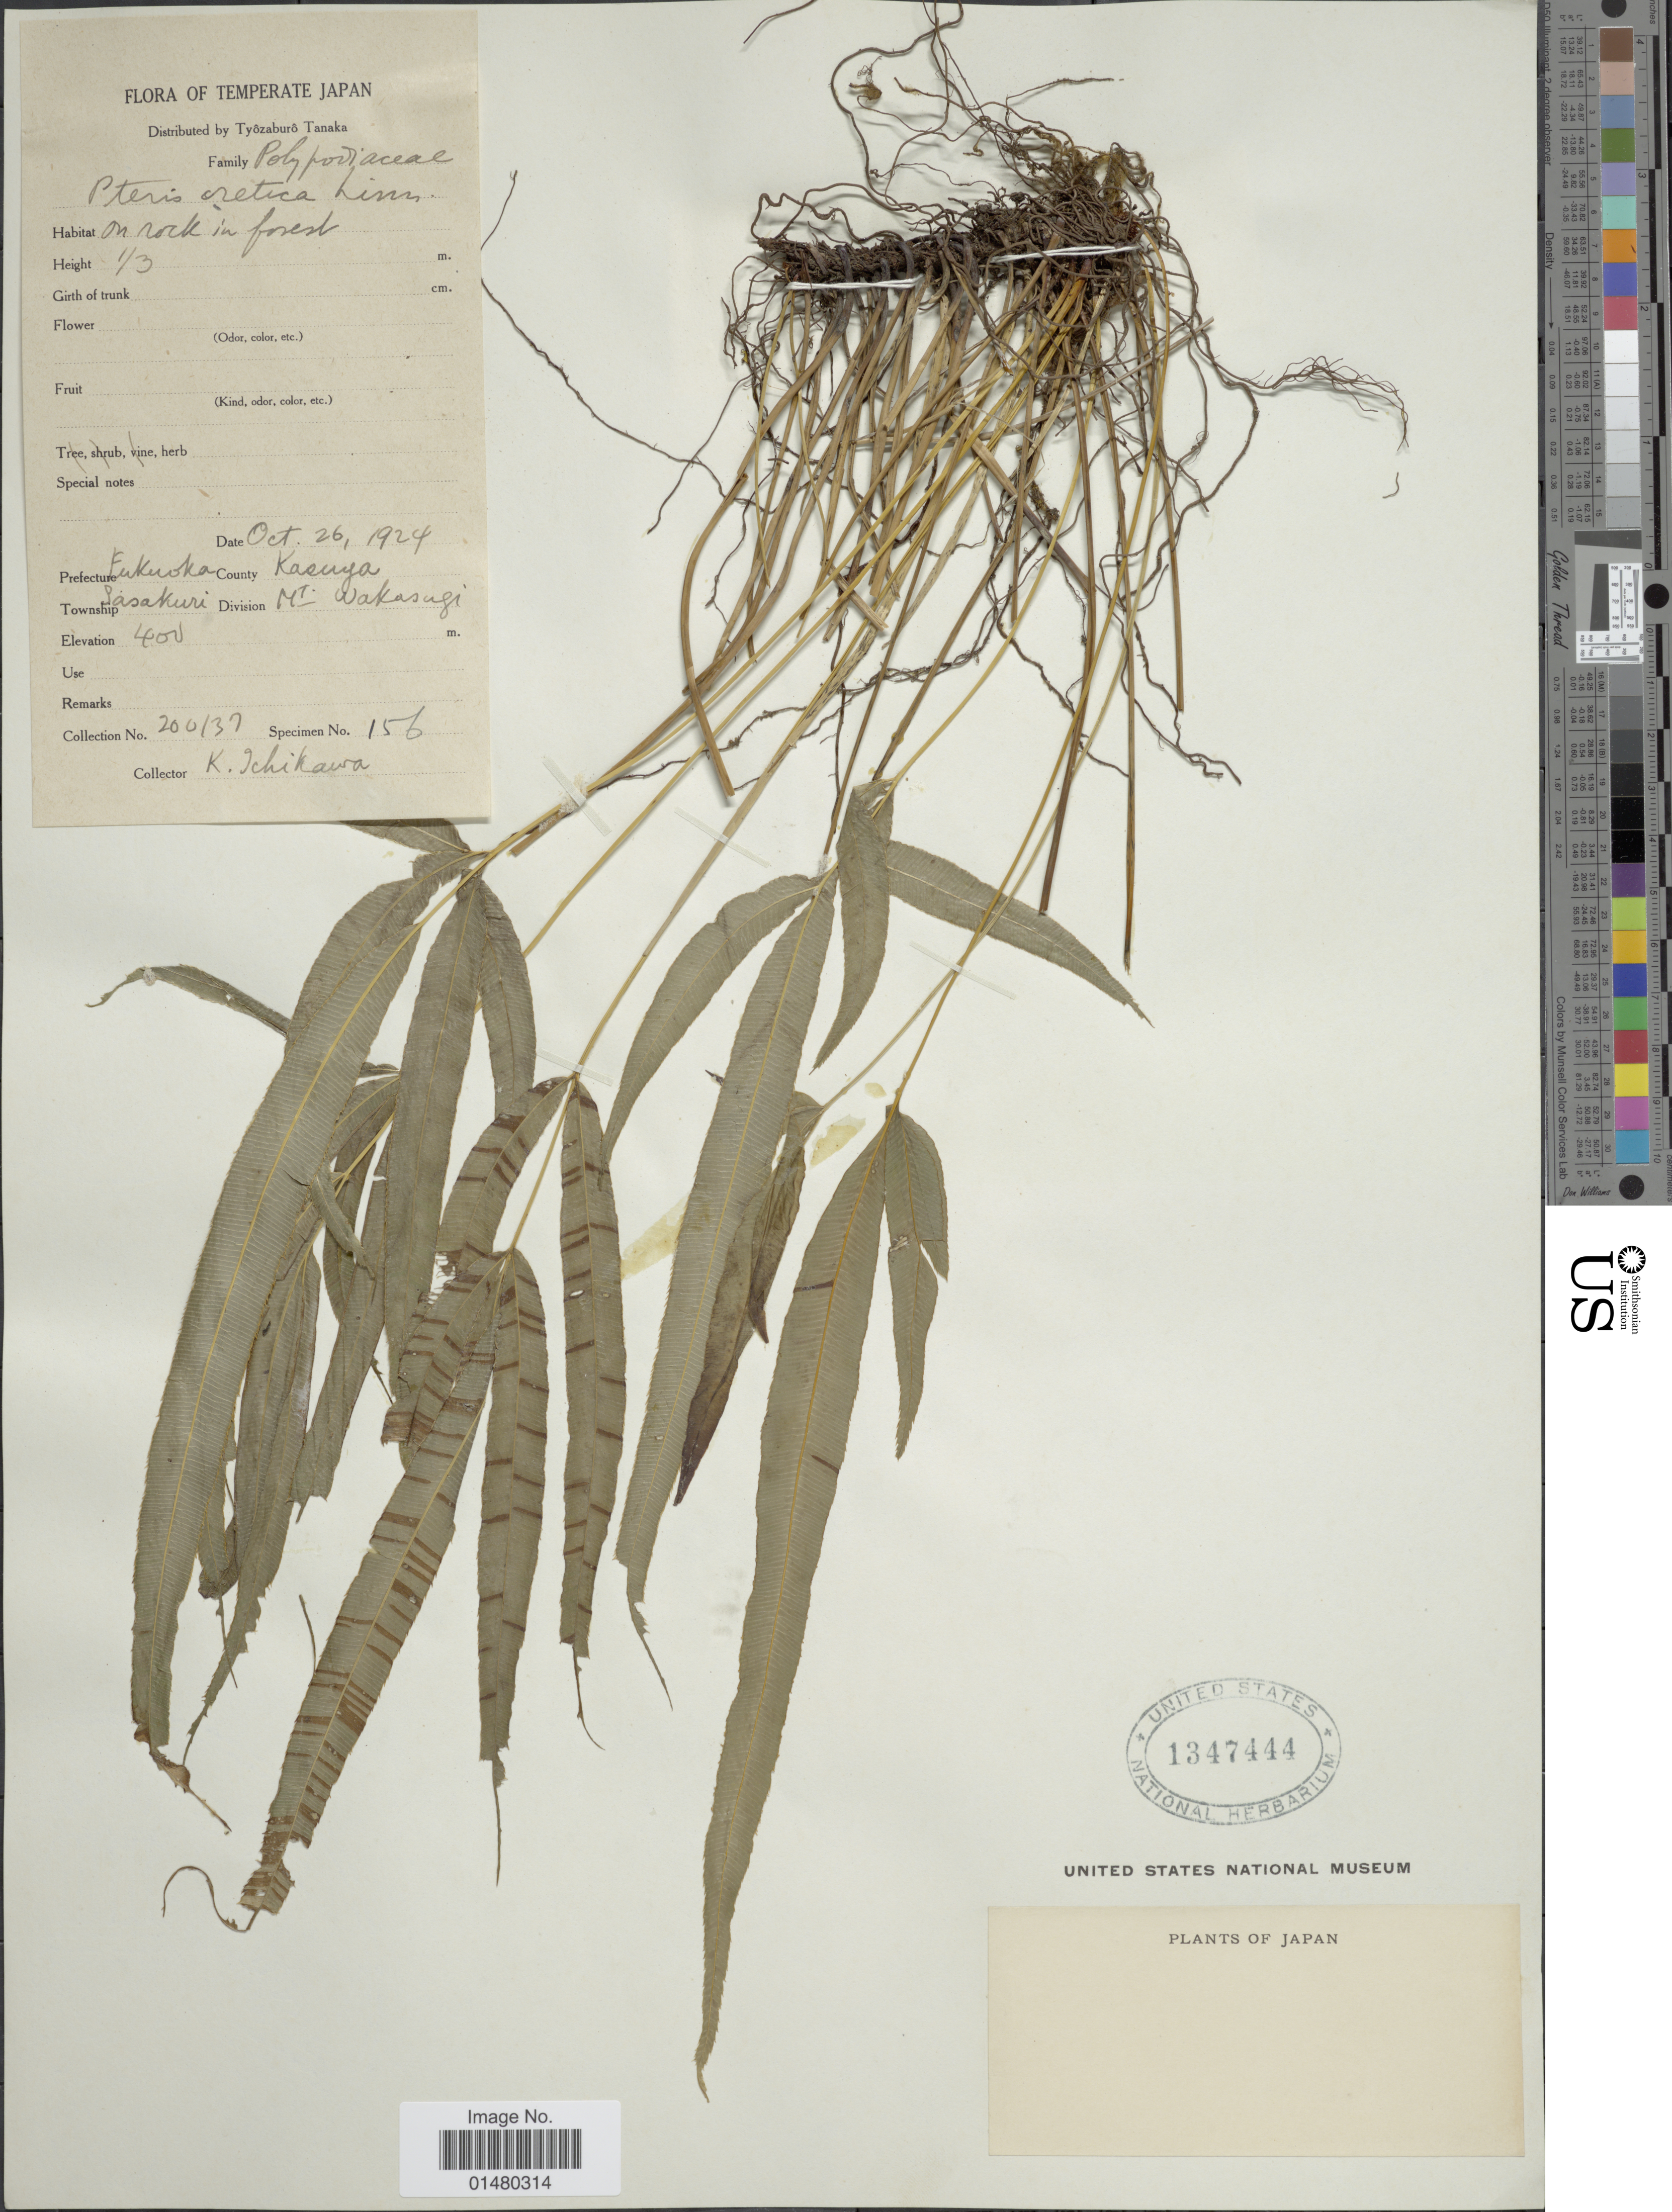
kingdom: Plantae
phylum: Tracheophyta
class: Polypodiopsida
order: Polypodiales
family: Pteridaceae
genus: Pteris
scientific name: Pteris cretica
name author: L.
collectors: K. Ichikawa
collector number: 200/37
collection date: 1924-10-26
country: Japan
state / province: Hukuoka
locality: Prefecture Fukuoka, County Kasuyu, Townshipe, Sasakuri, Division Mt Wakasagi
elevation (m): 400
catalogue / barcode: US 1347444